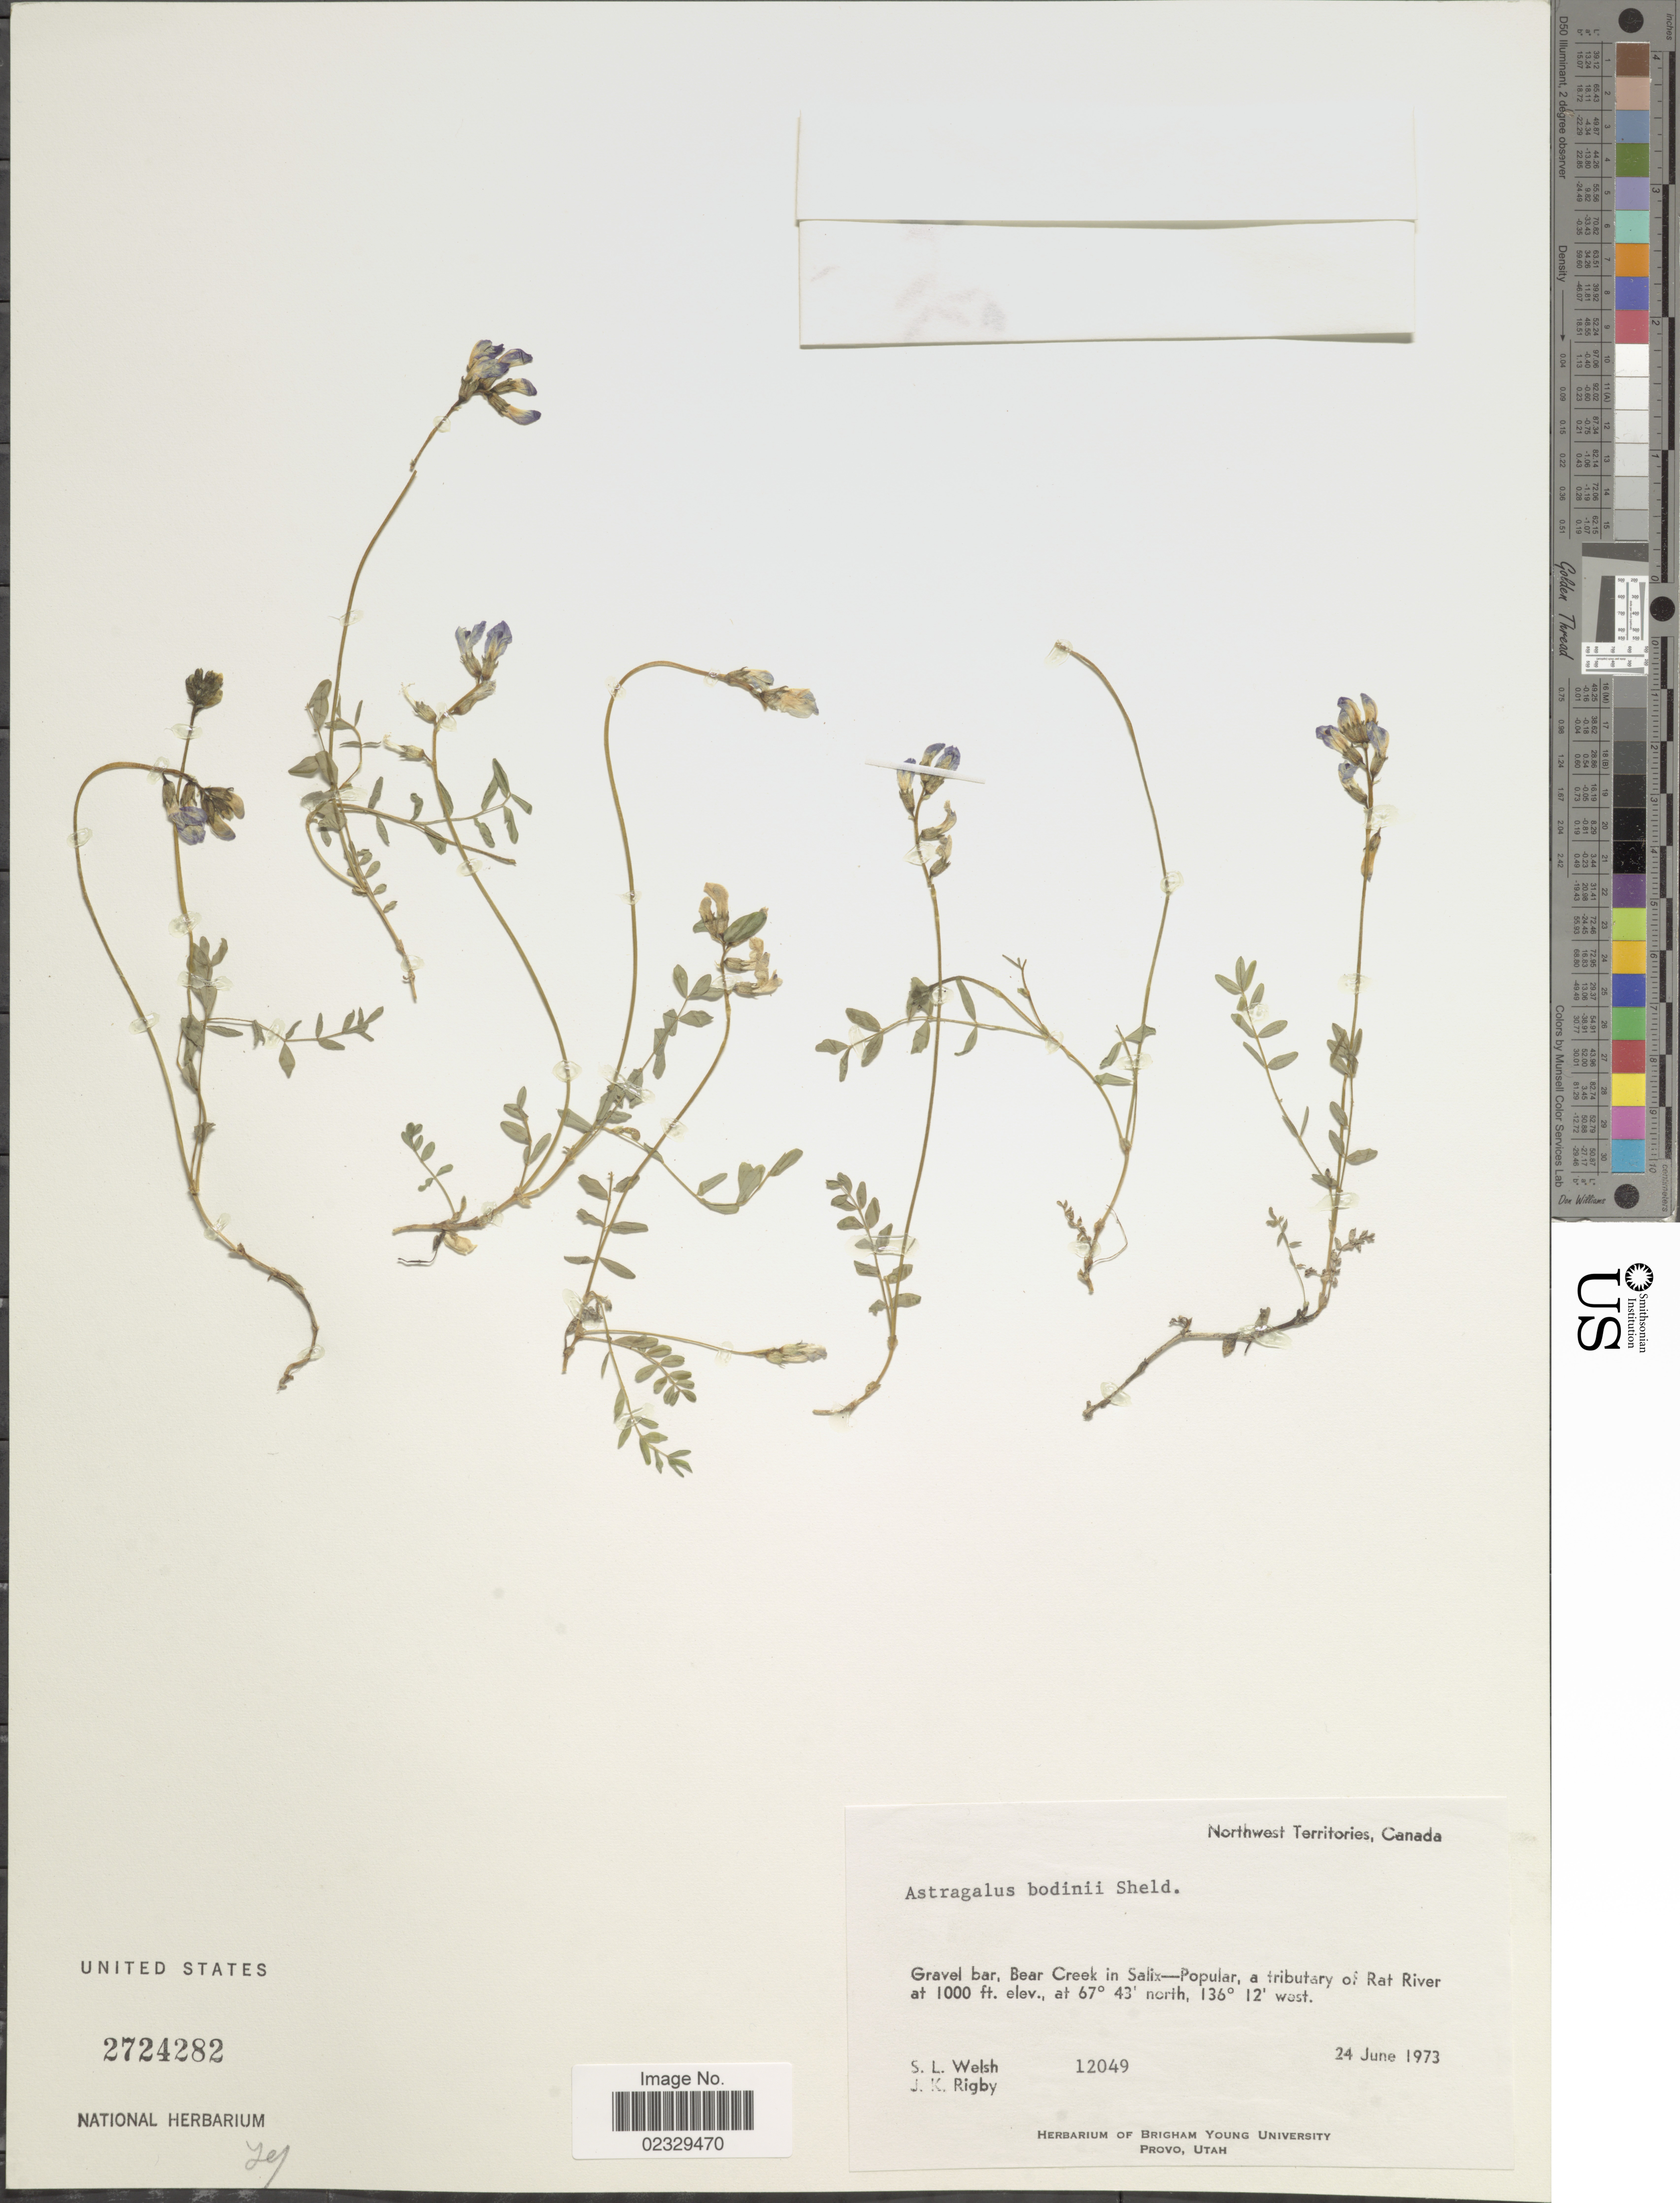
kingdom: Plantae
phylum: Tracheophyta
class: Magnoliopsida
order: Fabales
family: Fabaceae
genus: Astragalus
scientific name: Astragalus bodinii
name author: E. Sheld.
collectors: S. Welsh & J. Rigby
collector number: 12049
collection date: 1973-06-24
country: Canada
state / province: Northwest Territories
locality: Gravel bar, Bear Creek in Salix-Popular, a tributary of Rat River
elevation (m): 305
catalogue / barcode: US 2724282